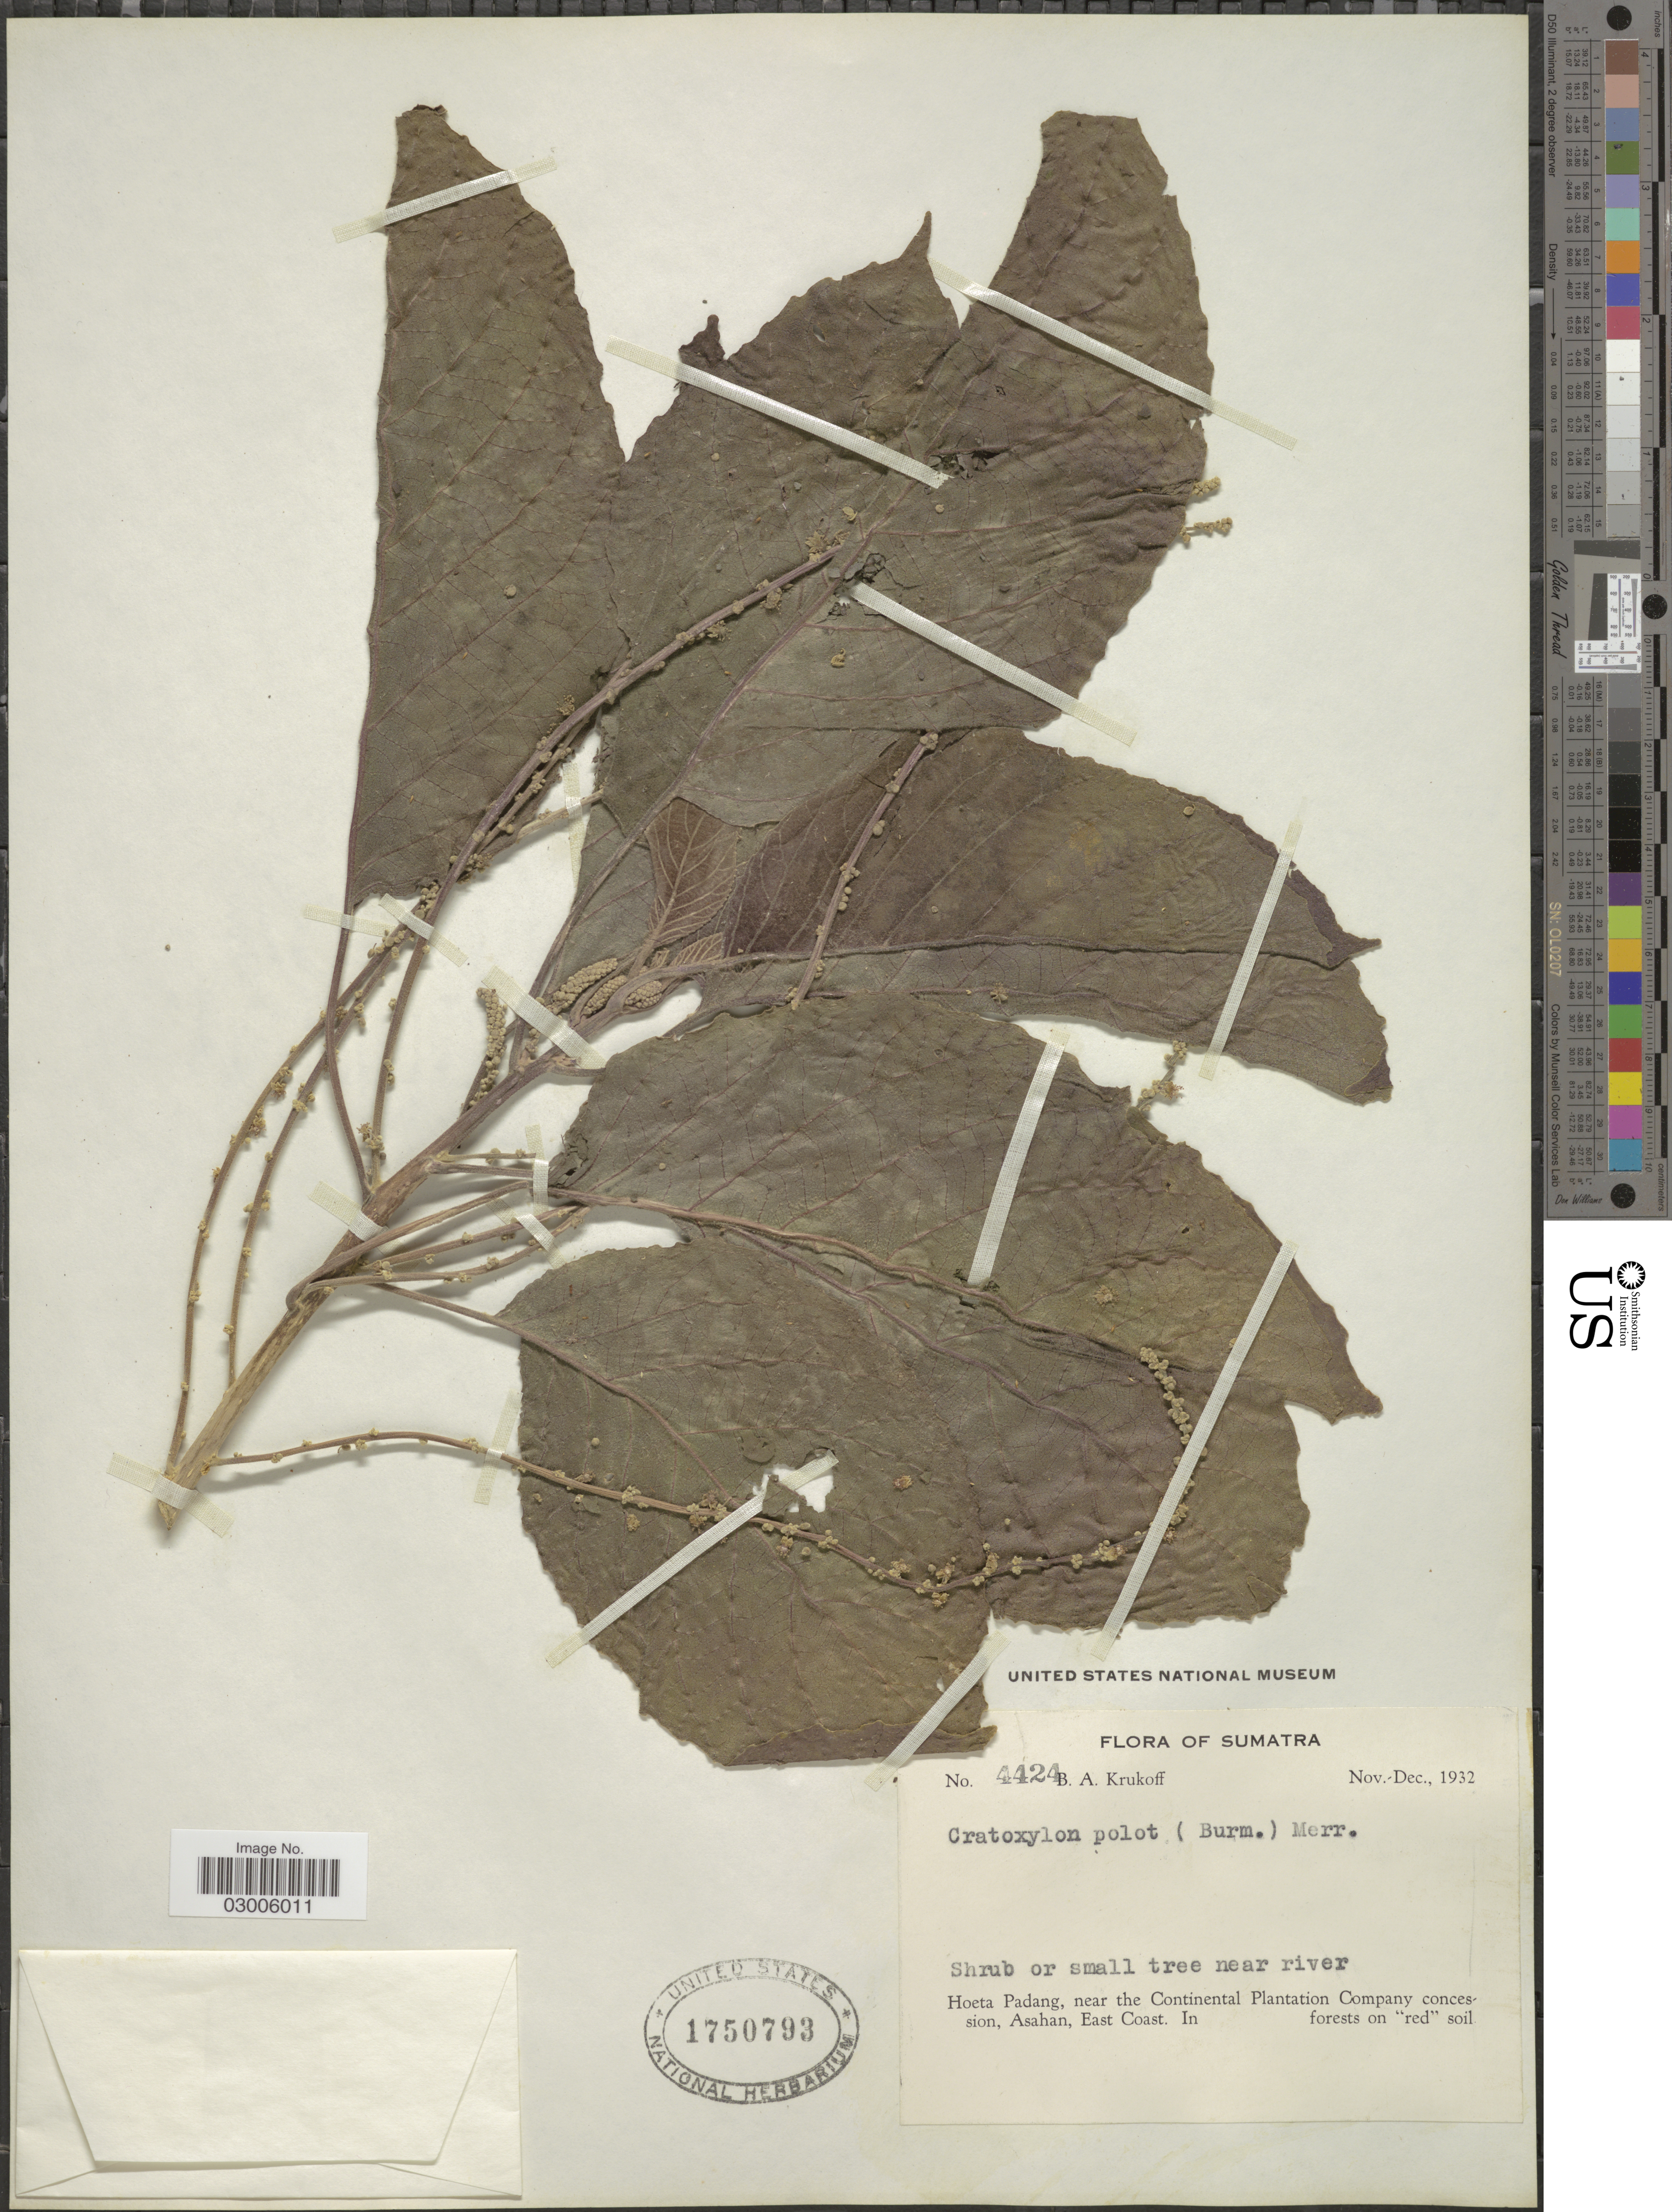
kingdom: Plantae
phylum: Tracheophyta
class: Magnoliopsida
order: Malpighiales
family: Euphorbiaceae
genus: Claoxylon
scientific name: Claoxylon polot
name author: (Burm. f.) Merr.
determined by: Bakhuizen van den Brink, R. C.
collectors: B. A. Krukoff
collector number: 4424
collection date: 1932-11/1932-12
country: Indonesia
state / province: Sumatra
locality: Hoeta Padang, near the Continental Plantation Company concession, Asahan, East Coast.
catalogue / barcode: US 1750793